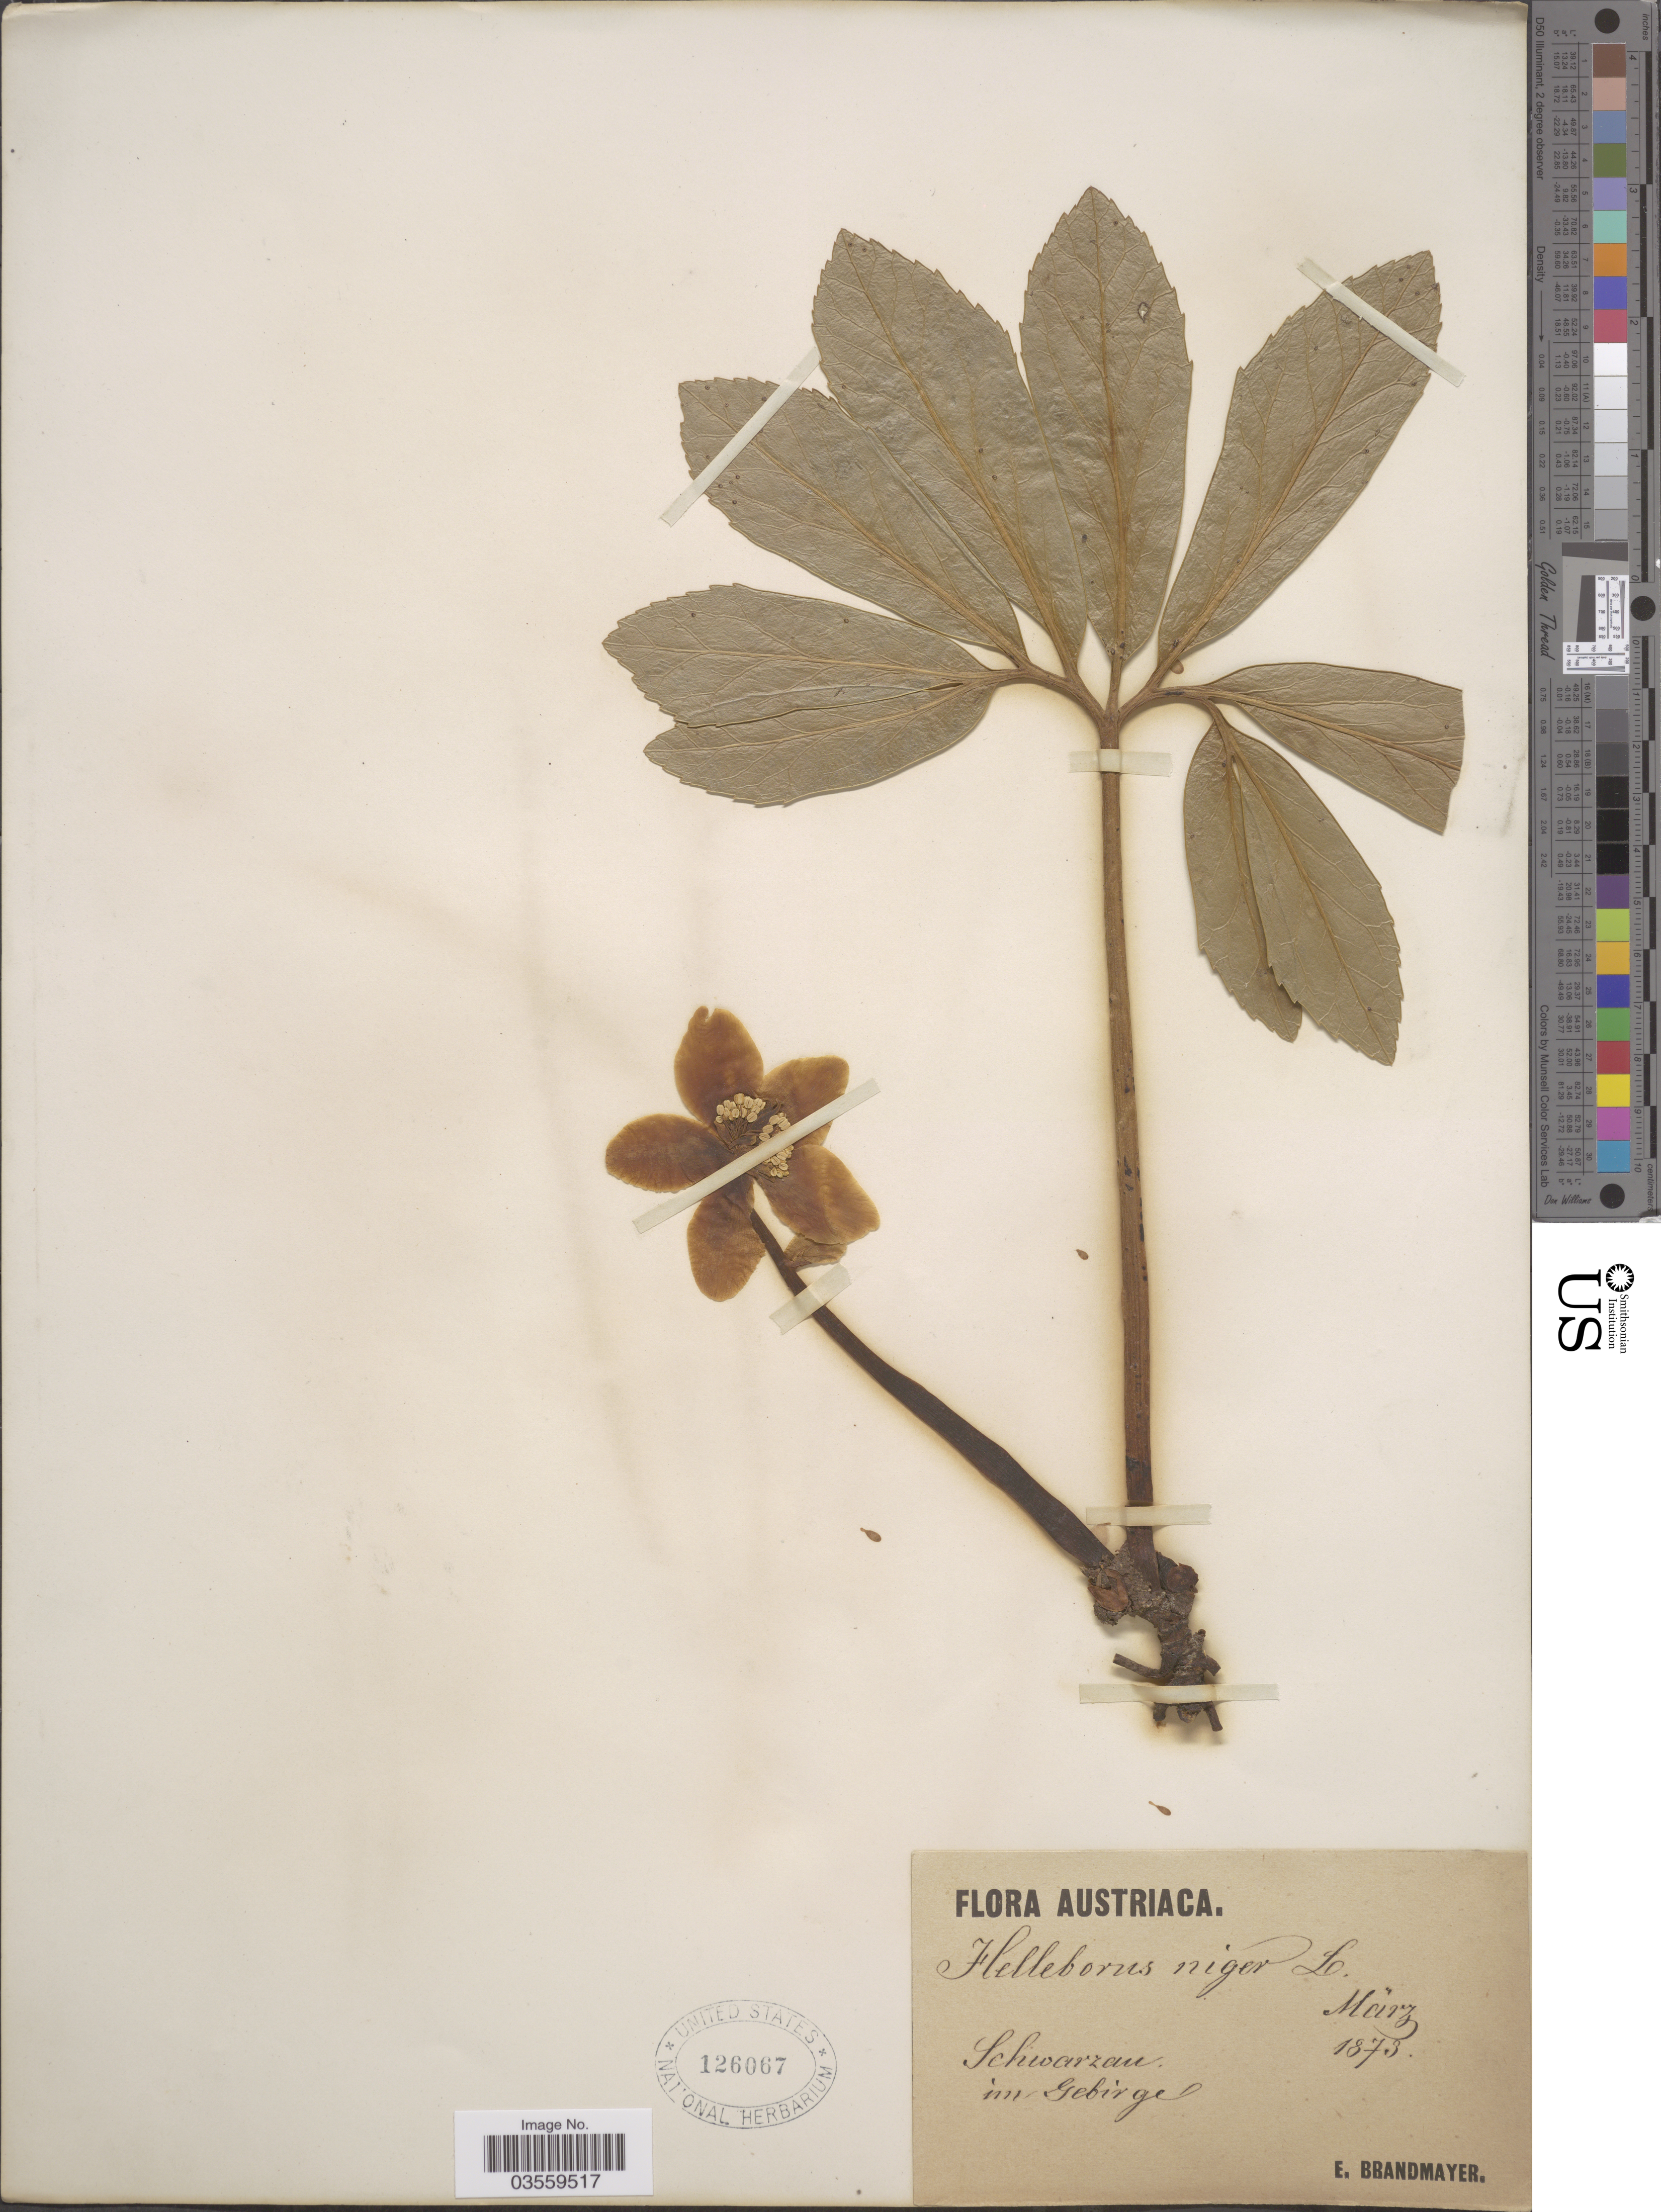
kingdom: Plantae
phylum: Tracheophyta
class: Magnoliopsida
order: Ranunculales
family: Ranunculaceae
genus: Helleborus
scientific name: Helleborus niger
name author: L.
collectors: E. Brandmayer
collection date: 1873-03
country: Austria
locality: Austriaca. Schwarzau in Gebirge.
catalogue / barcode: US 126067